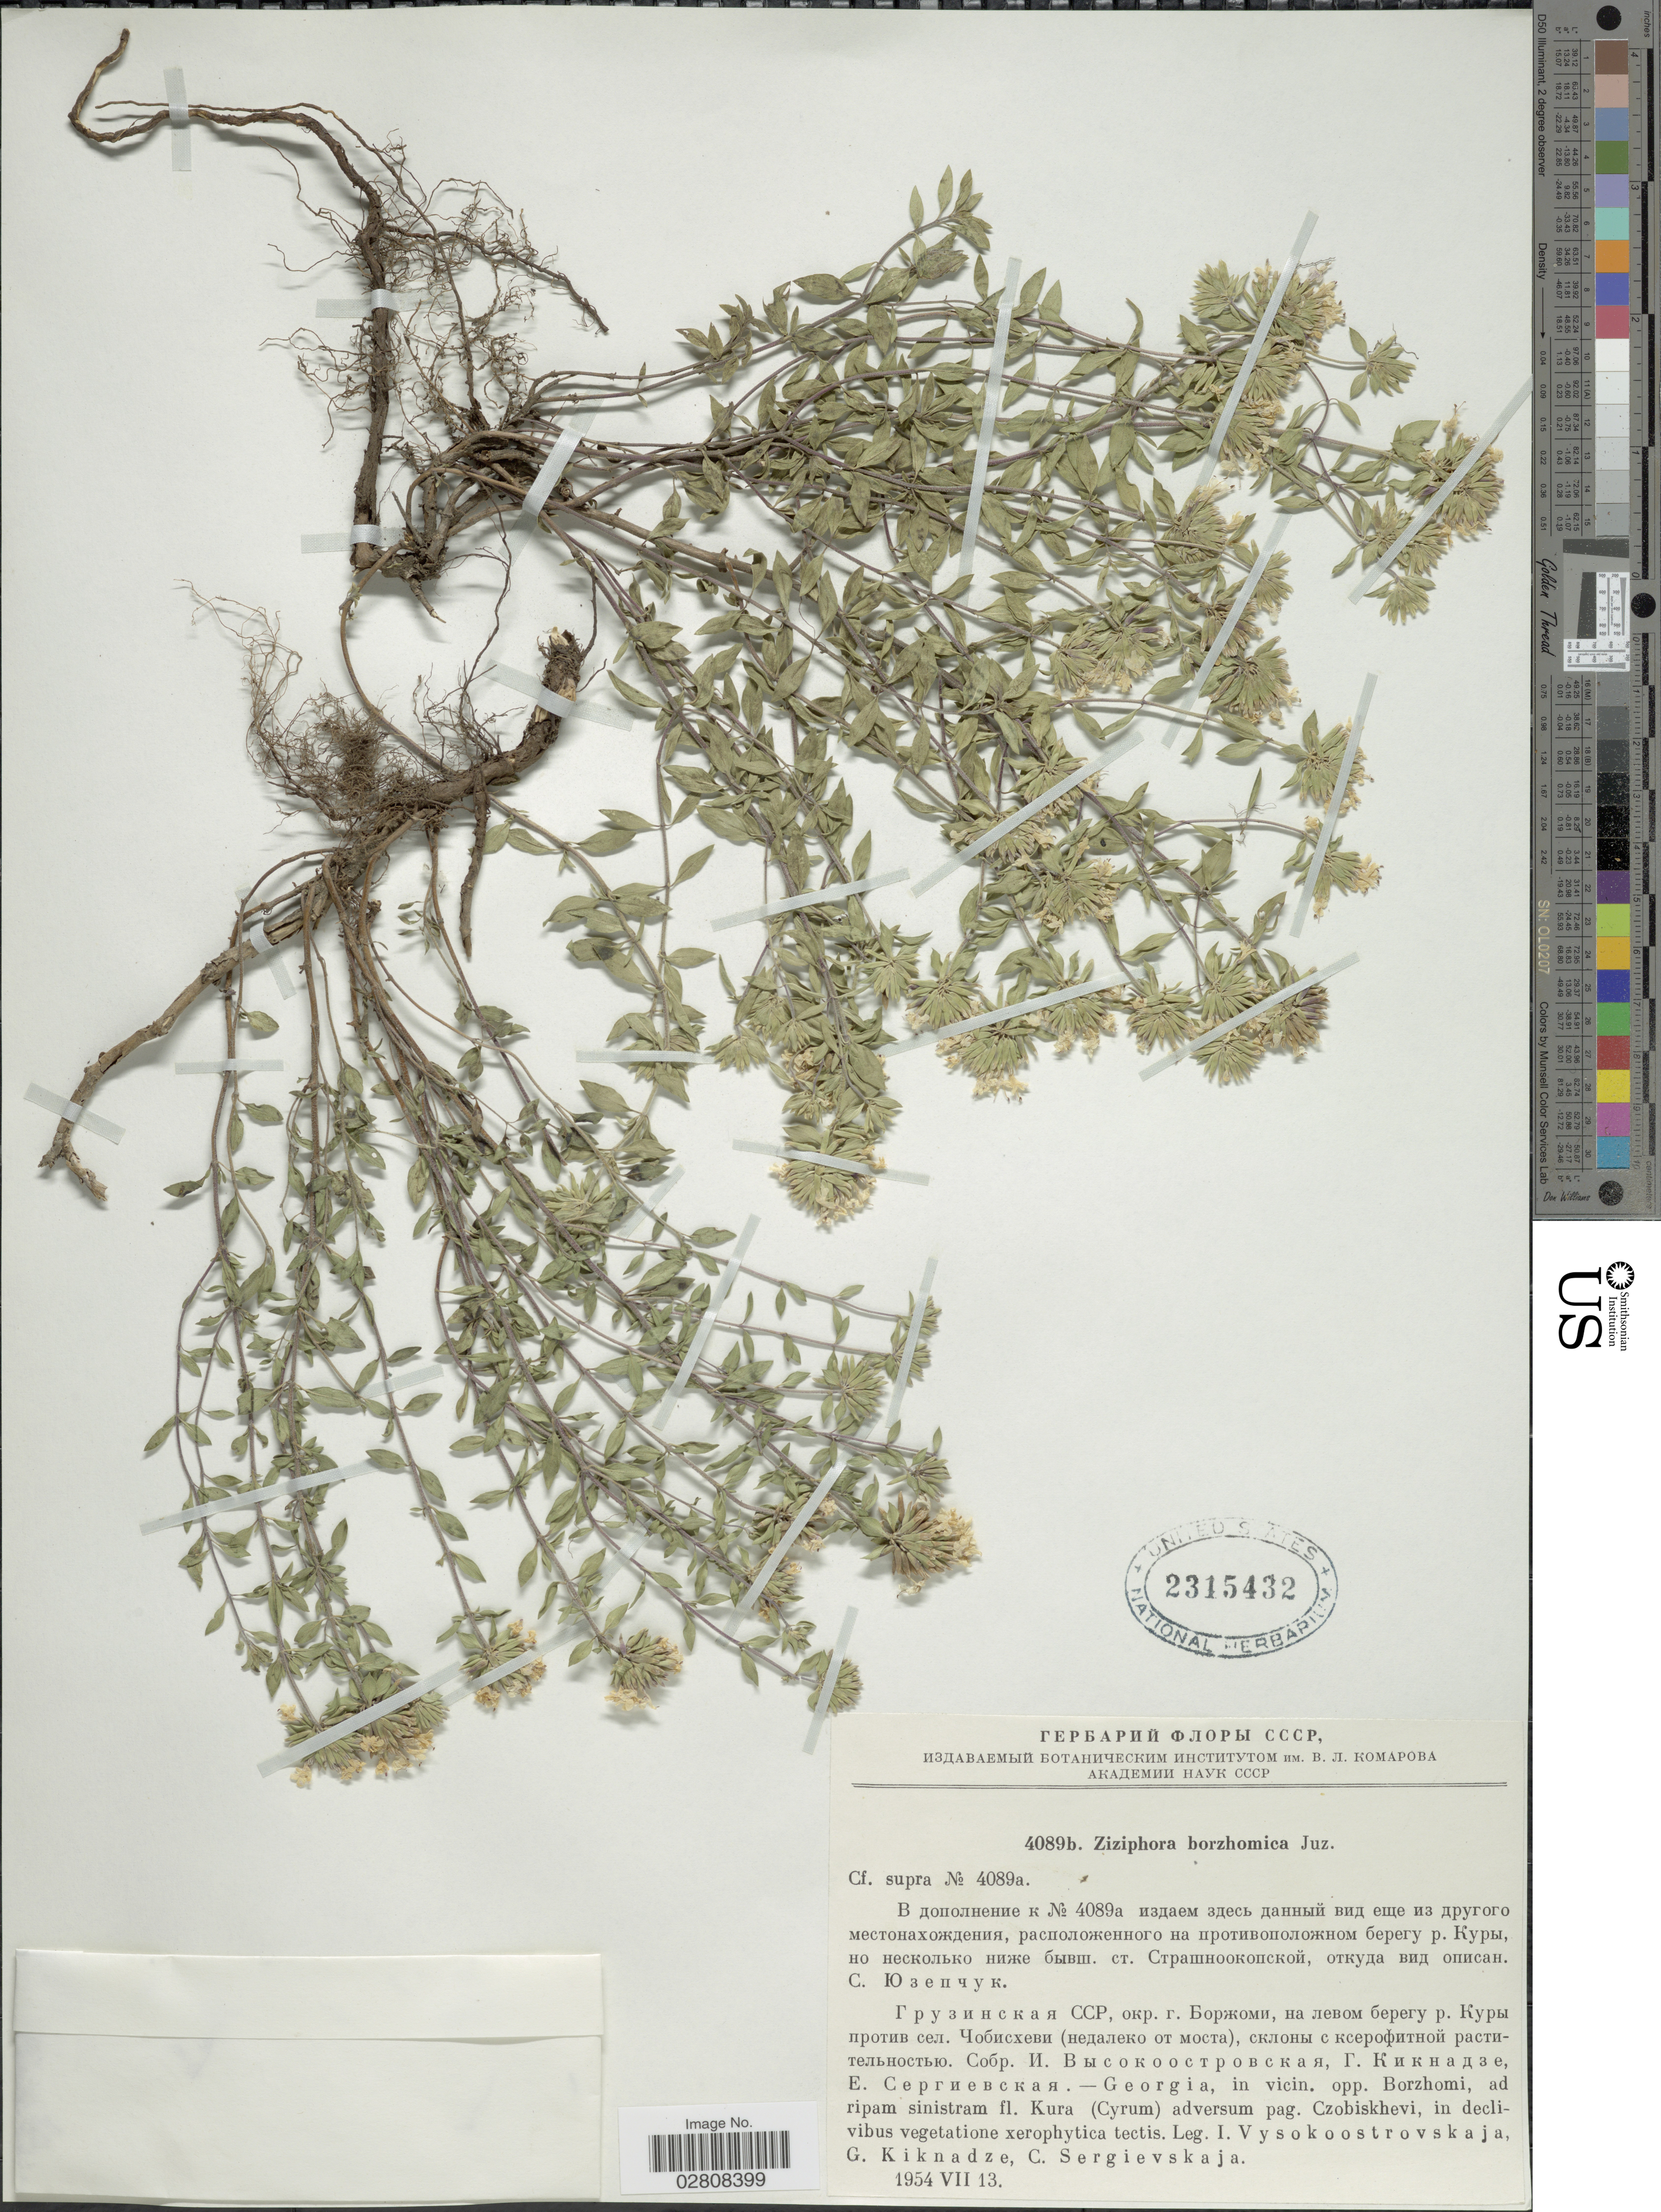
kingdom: Plantae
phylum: Tracheophyta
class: Magnoliopsida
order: Lamiales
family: Lamiaceae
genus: Ziziphora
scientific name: Ziziphora borzhomica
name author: Juz. ex Grossh.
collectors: I. Vysokoostrovskaja, G. Kiknadze & C. Sergievskaja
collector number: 4089b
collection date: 1954-07-13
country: Georgia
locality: In vicin. opp. Borzhomi, ad ripam sinistram fl. Kura (Cyrum) adversum pag. Czobiskhevi, in declivibus vegetatione xerophytica tetis.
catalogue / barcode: US 2315432